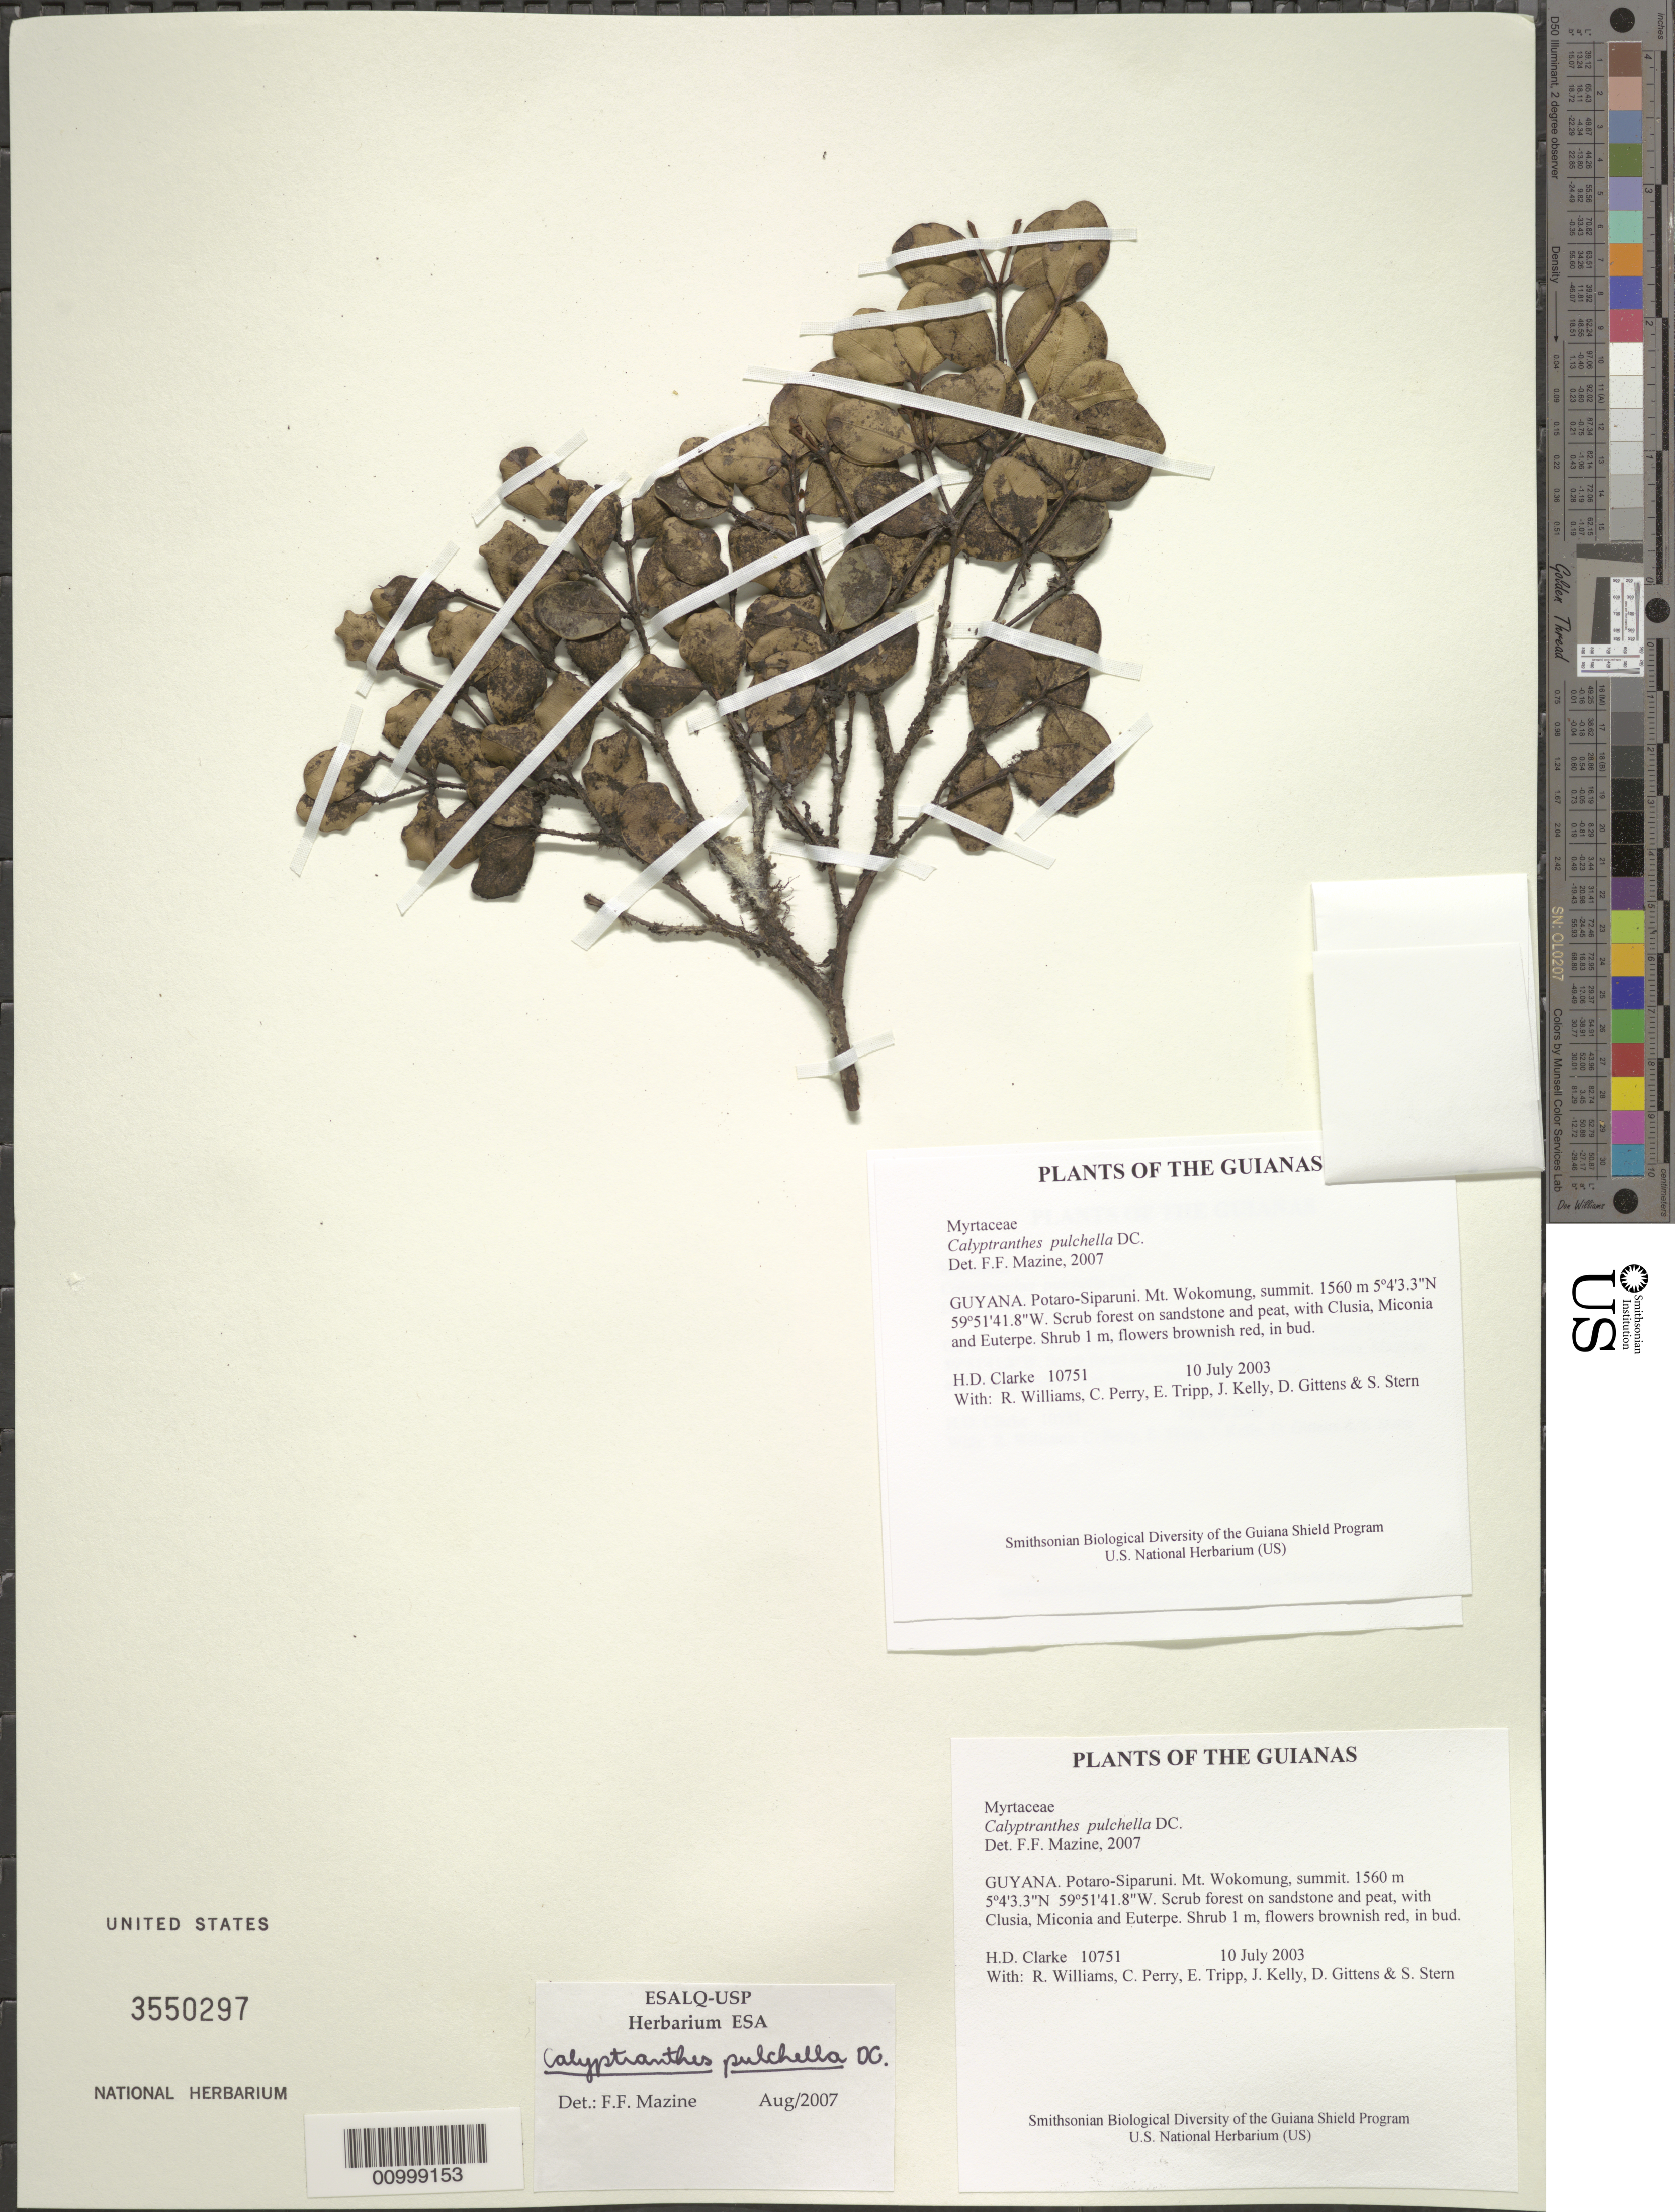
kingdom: Plantae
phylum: Tracheophyta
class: Magnoliopsida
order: Myrtales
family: Myrtaceae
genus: Myrcia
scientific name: Myrcia pulchella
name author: (DC.) A.R. Lourenço & E. Lucas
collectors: H. D. Clarke, R. Williams, C. Perry, E. Tripp, J. Kelly, D. Gittens & S. R. Stern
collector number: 10751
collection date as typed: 10 July 2003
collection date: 2003-07-10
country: Guyana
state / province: Potaro-Siparuni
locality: Mt. Wokomung, summit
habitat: Scrub forest on sandstone and peat, with Clusia, Miconia and Euterpe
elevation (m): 1560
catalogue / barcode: US 3550297